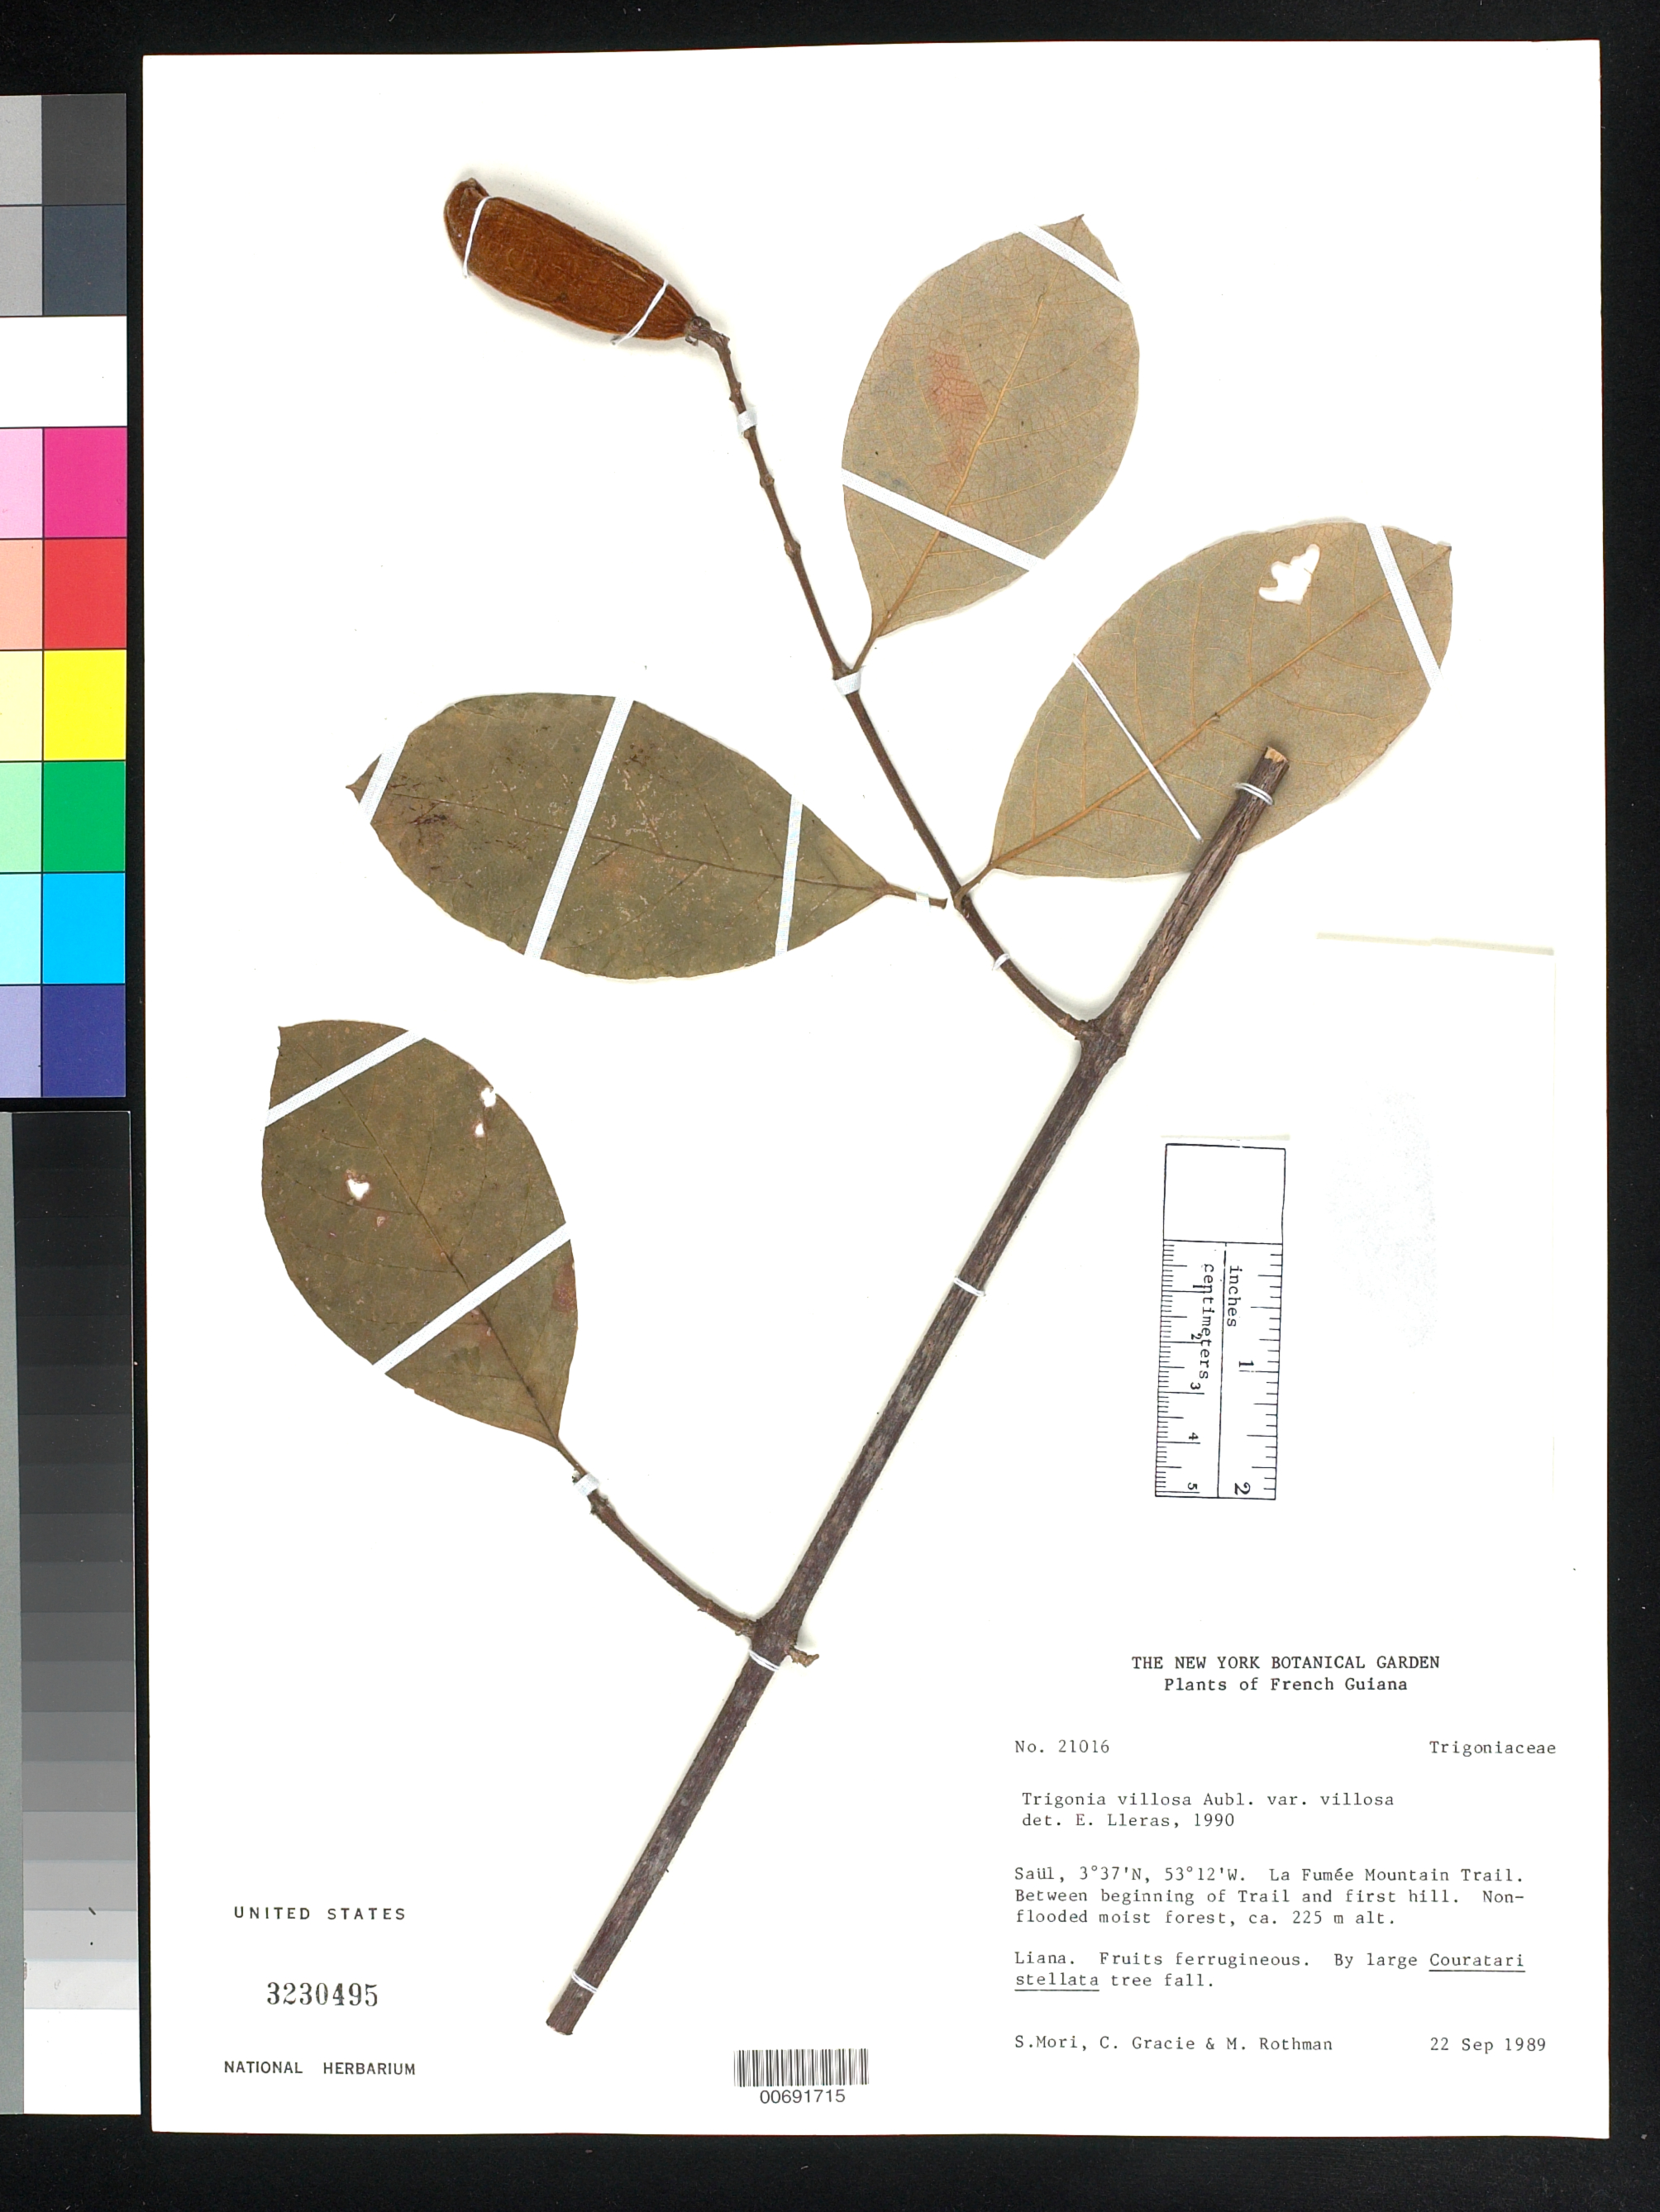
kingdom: Plantae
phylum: Tracheophyta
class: Magnoliopsida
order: Malpighiales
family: Trigoniaceae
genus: Trigonia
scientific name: Trigonia villosa var. villosa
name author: Aubl.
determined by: Lleras, E.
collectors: S. Mori, C. A. Gracie & M. Rothman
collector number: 21016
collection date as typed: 22-Sep-89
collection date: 1989-09-22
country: French Guiana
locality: Saül, La Fumée Mountain trail, between beginning of trail and first hill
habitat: Non-flooded moist forest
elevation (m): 225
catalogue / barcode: US 3230495